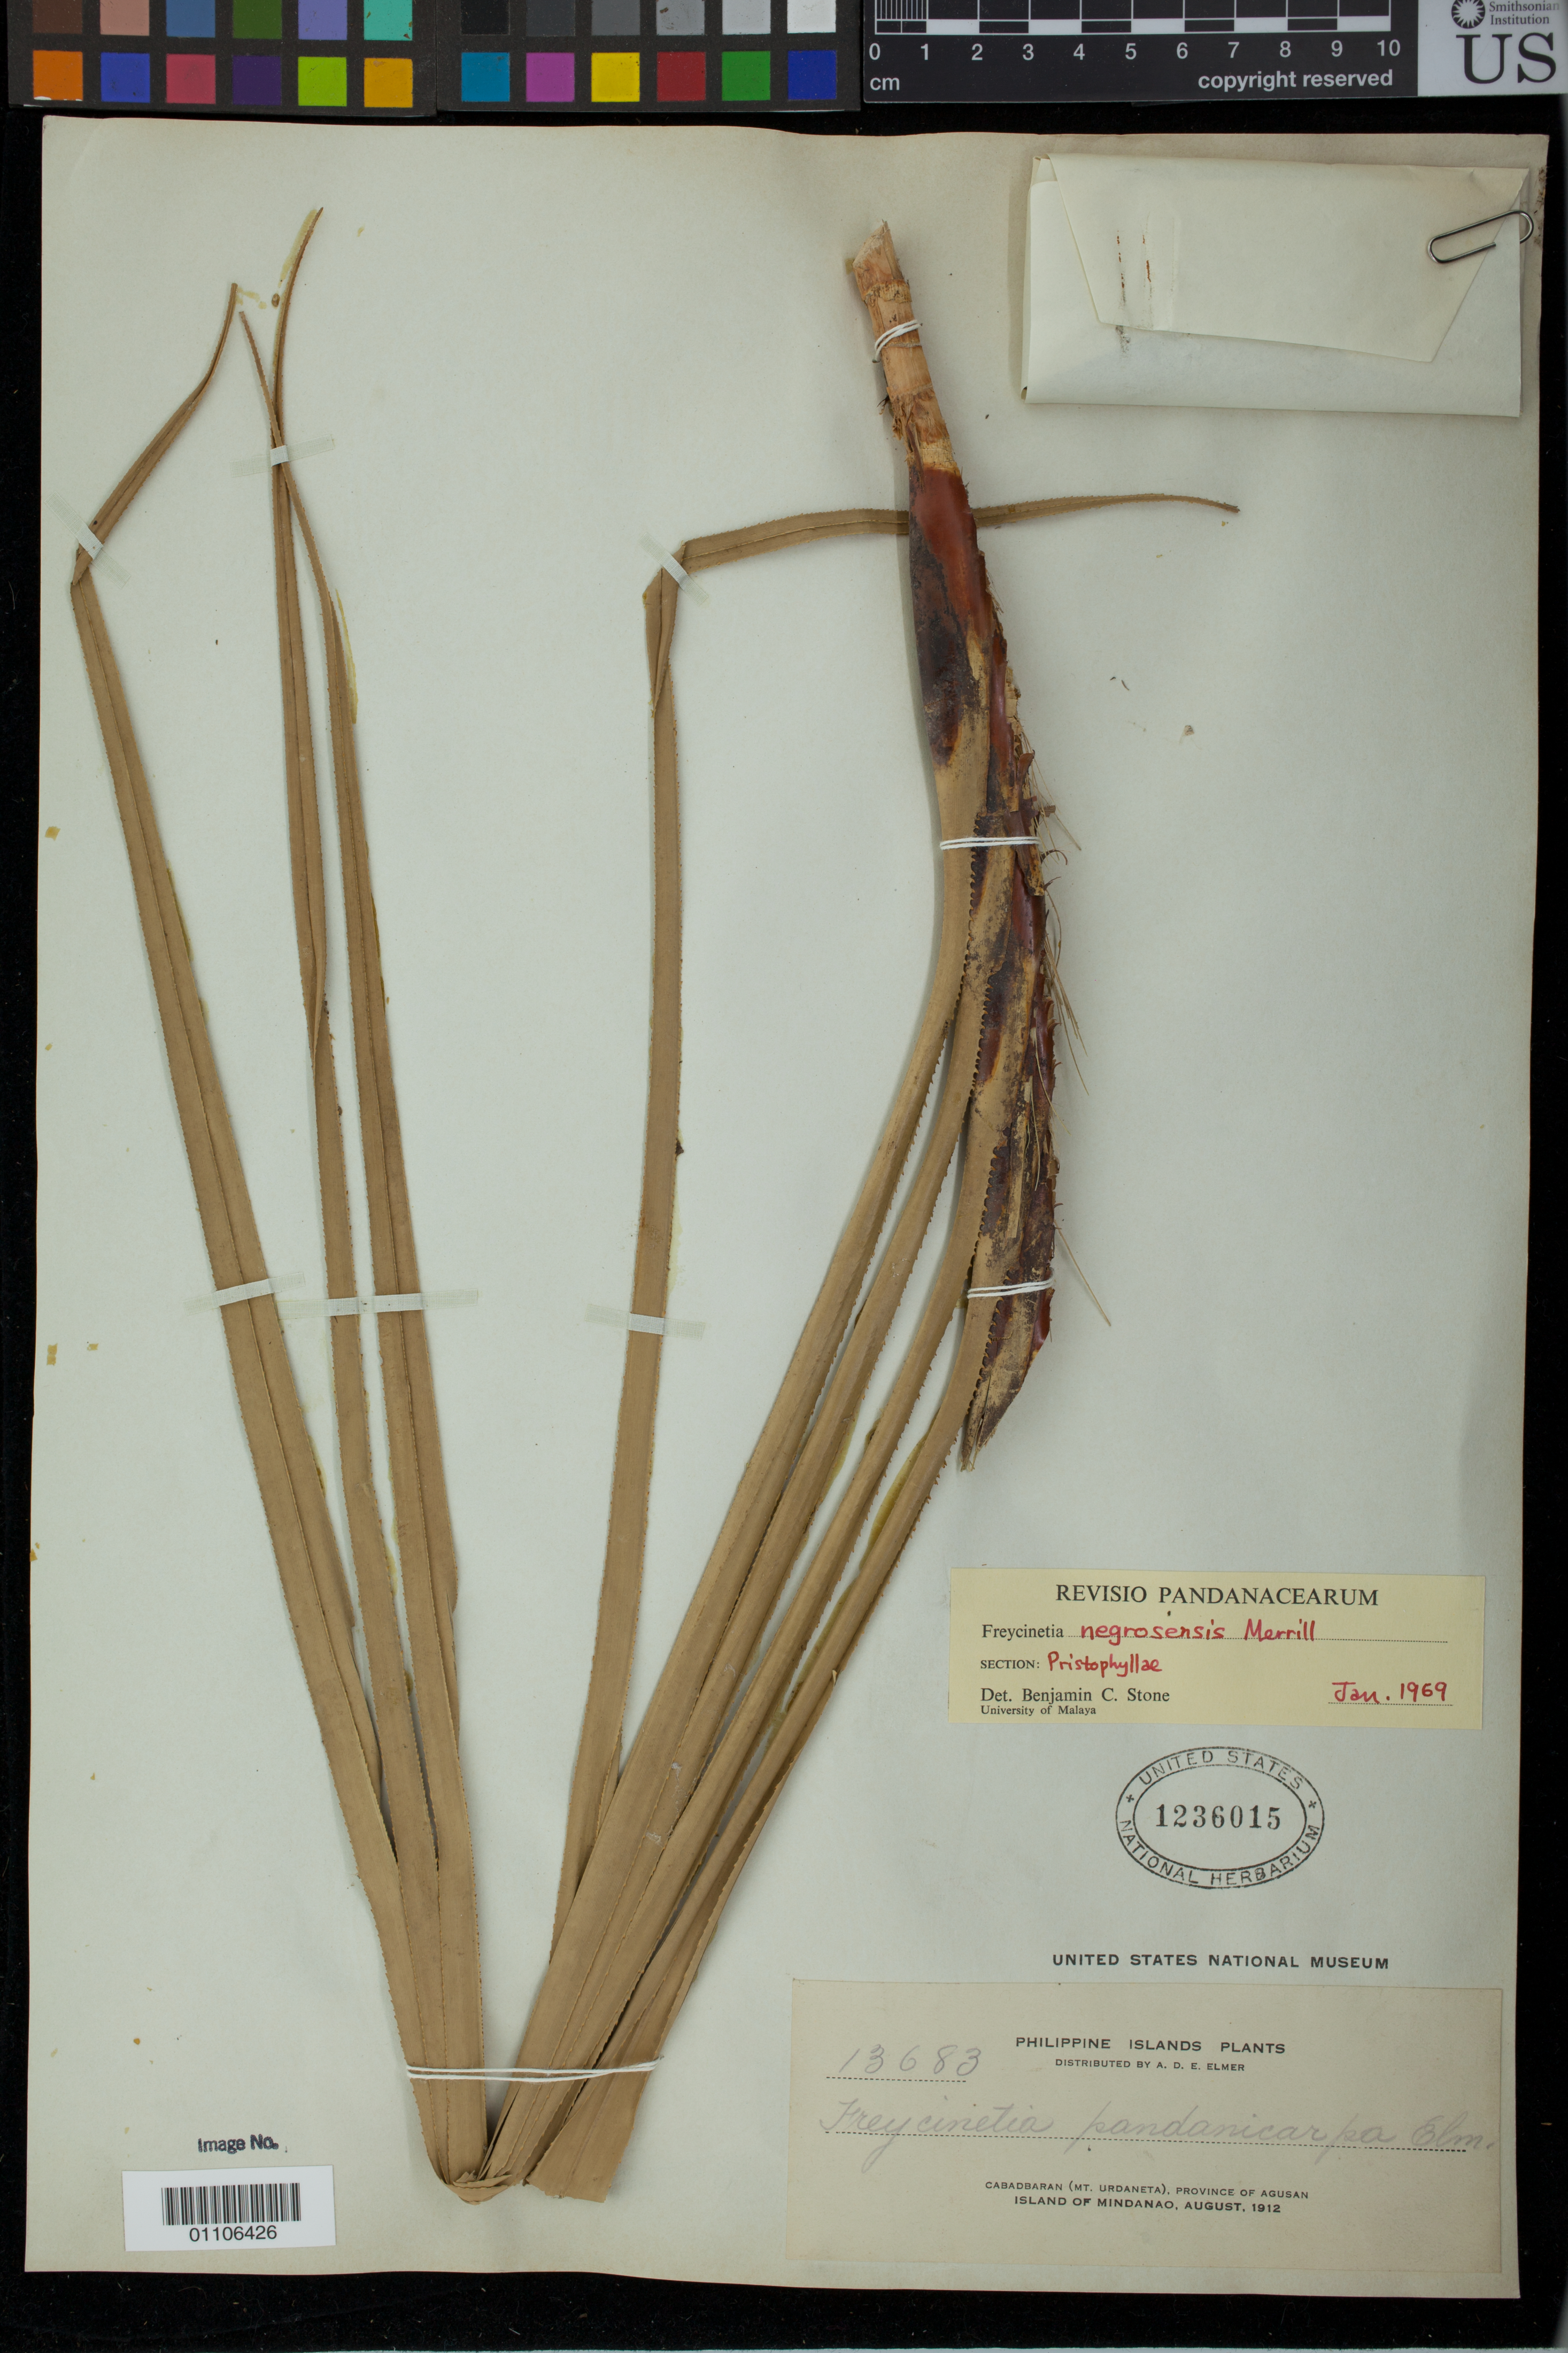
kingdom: Plantae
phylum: Tracheophyta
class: Liliopsida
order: Pandanales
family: Pandanaceae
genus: Freycinetia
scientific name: Freycinetia pandanicarpa Elmer, nom. inval.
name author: Elmer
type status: Voucher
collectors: A. D. E. Elmer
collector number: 13683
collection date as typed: Aug 1912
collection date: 1912-08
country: Philippines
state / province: Caraga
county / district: Agusan del Norte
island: Mindanao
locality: Cabadbaran (Mt. Urdaneta), Province of Agusan, Island of Mindanao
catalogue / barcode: US 1236015